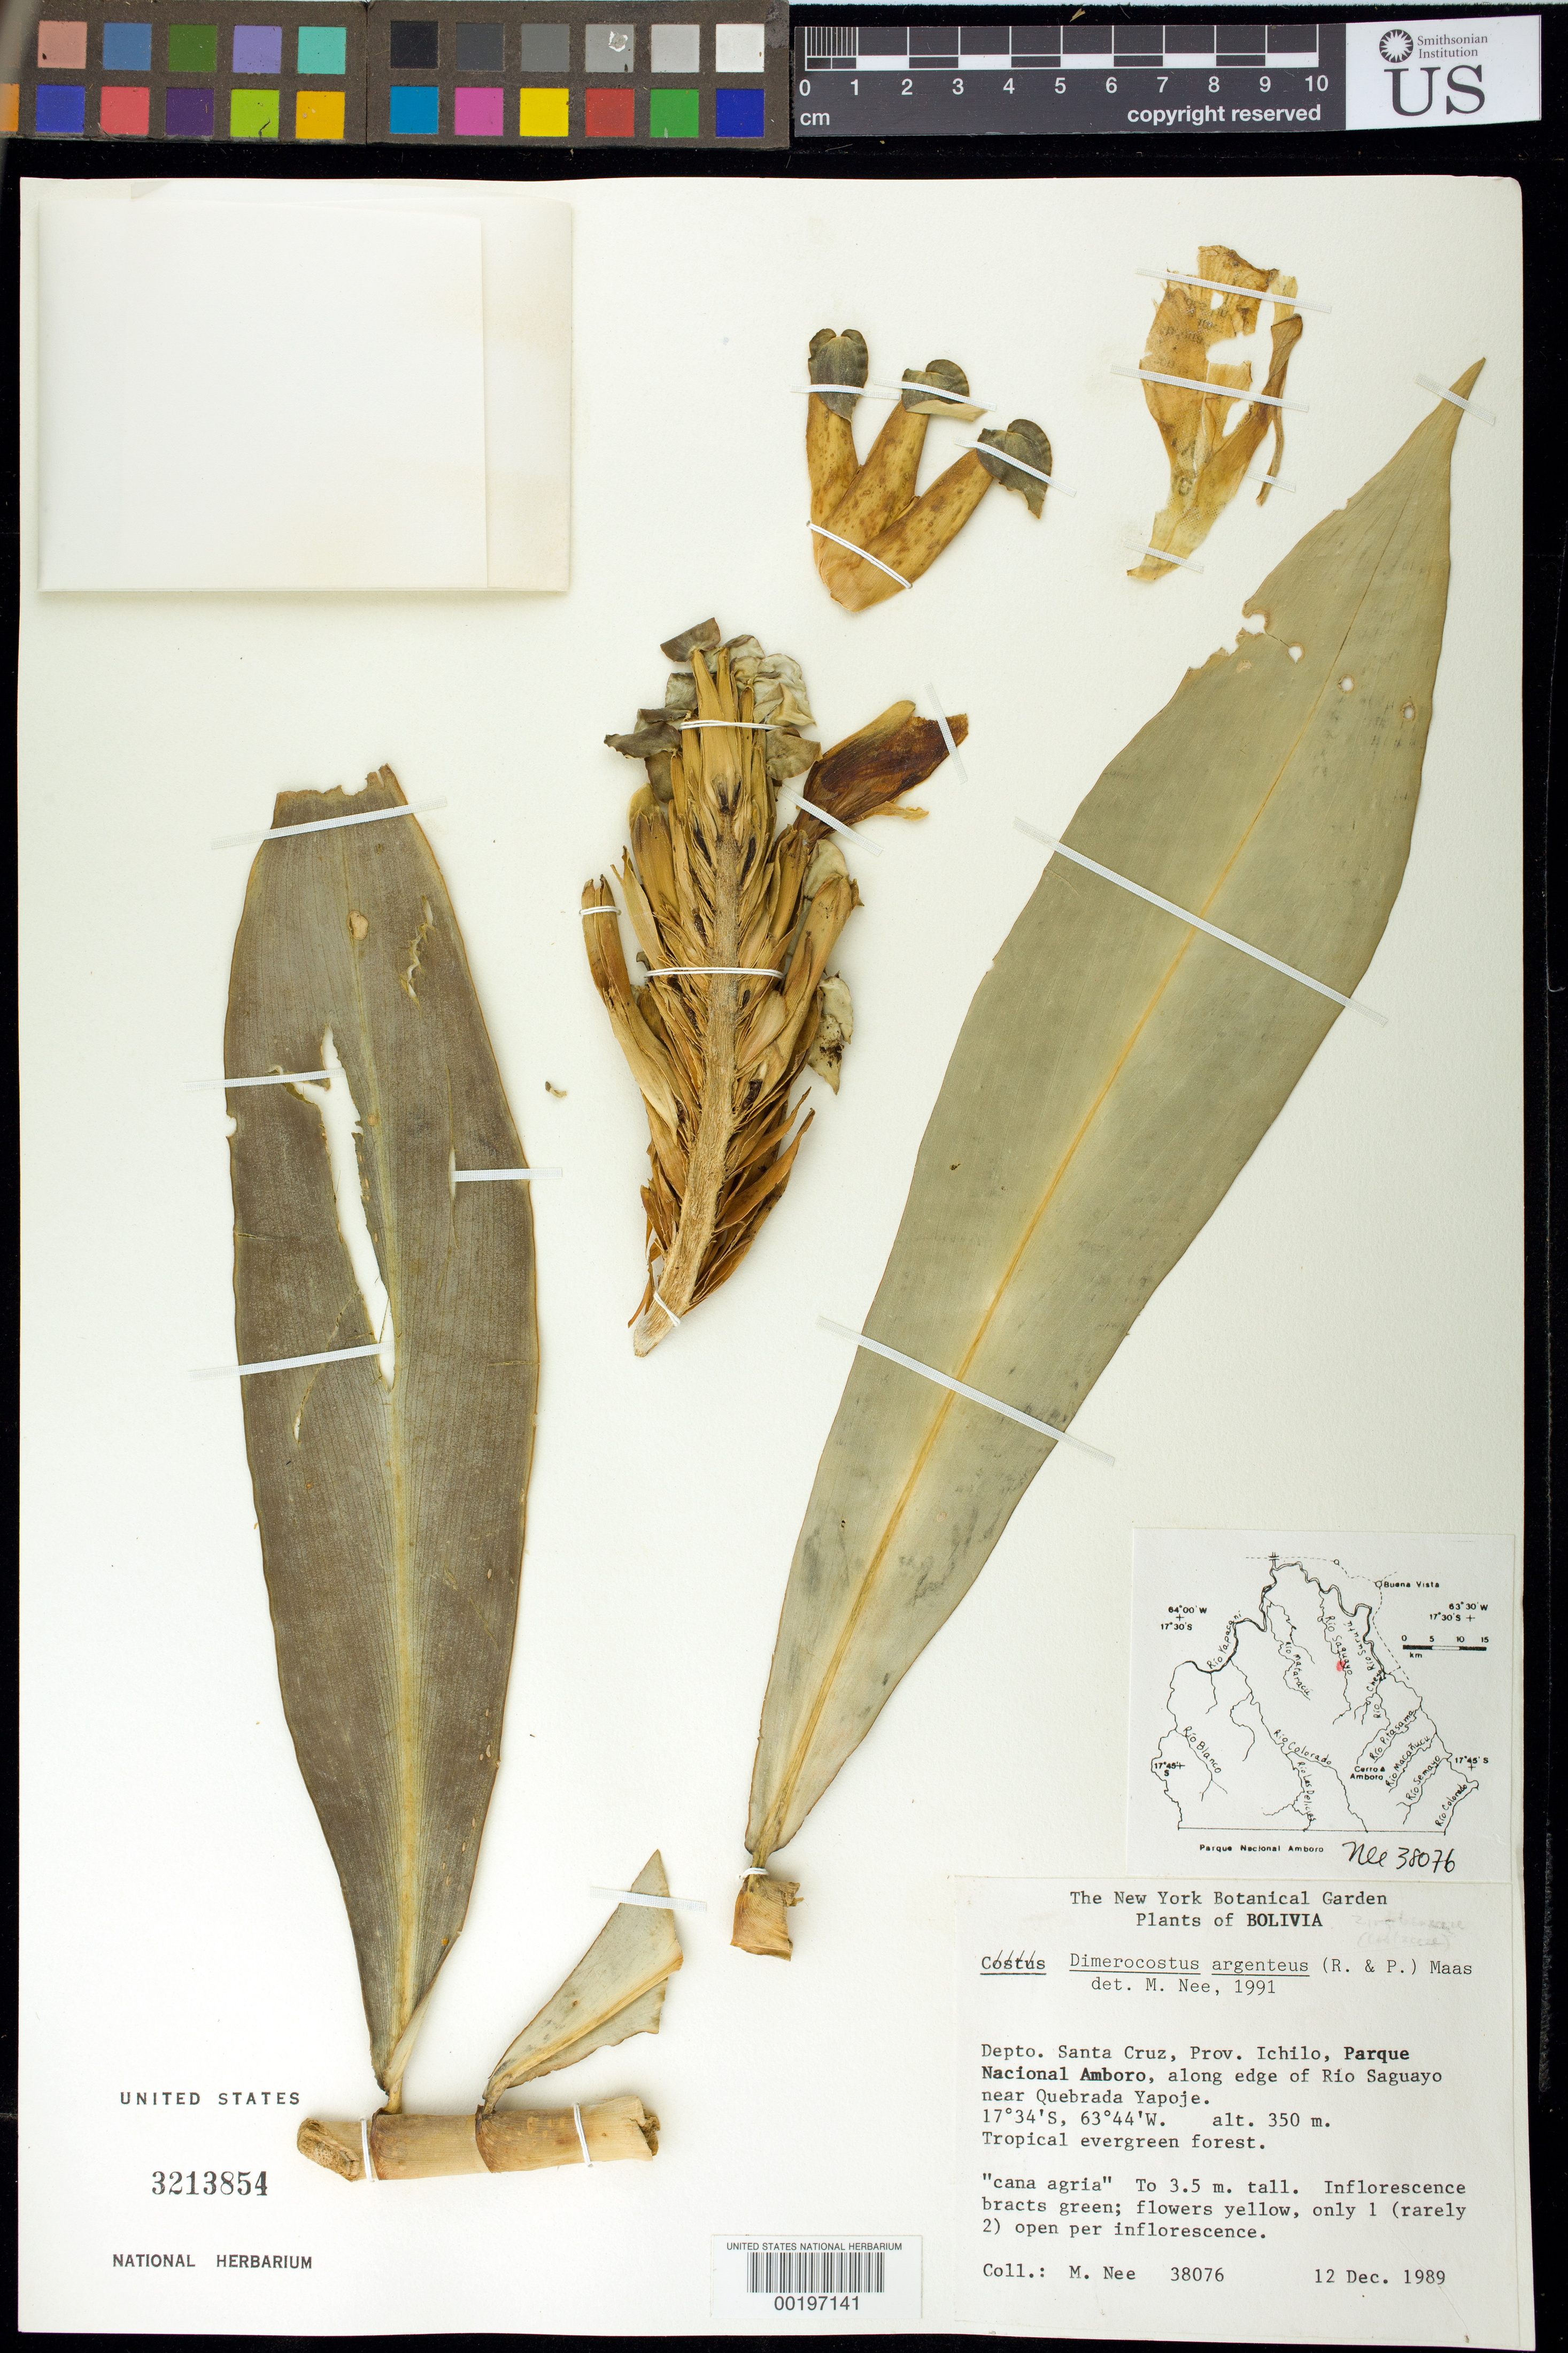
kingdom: Plantae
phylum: Tracheophyta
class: Liliopsida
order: Zingiberales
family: Costaceae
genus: Dimerocostus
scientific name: Dimerocostus argenteus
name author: (Ruiz & Pav.) Maas & H. Maas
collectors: M. Nee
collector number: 38076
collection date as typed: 12 Dec 1989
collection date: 1989-12-12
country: Bolivia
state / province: Santa Cruz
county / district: Ichilo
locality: Parque Nacional Amboro, along edge of Rio Saguayo near Quebrada Yapoje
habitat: Tropical evergreen forest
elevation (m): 350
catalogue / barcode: US 3213854